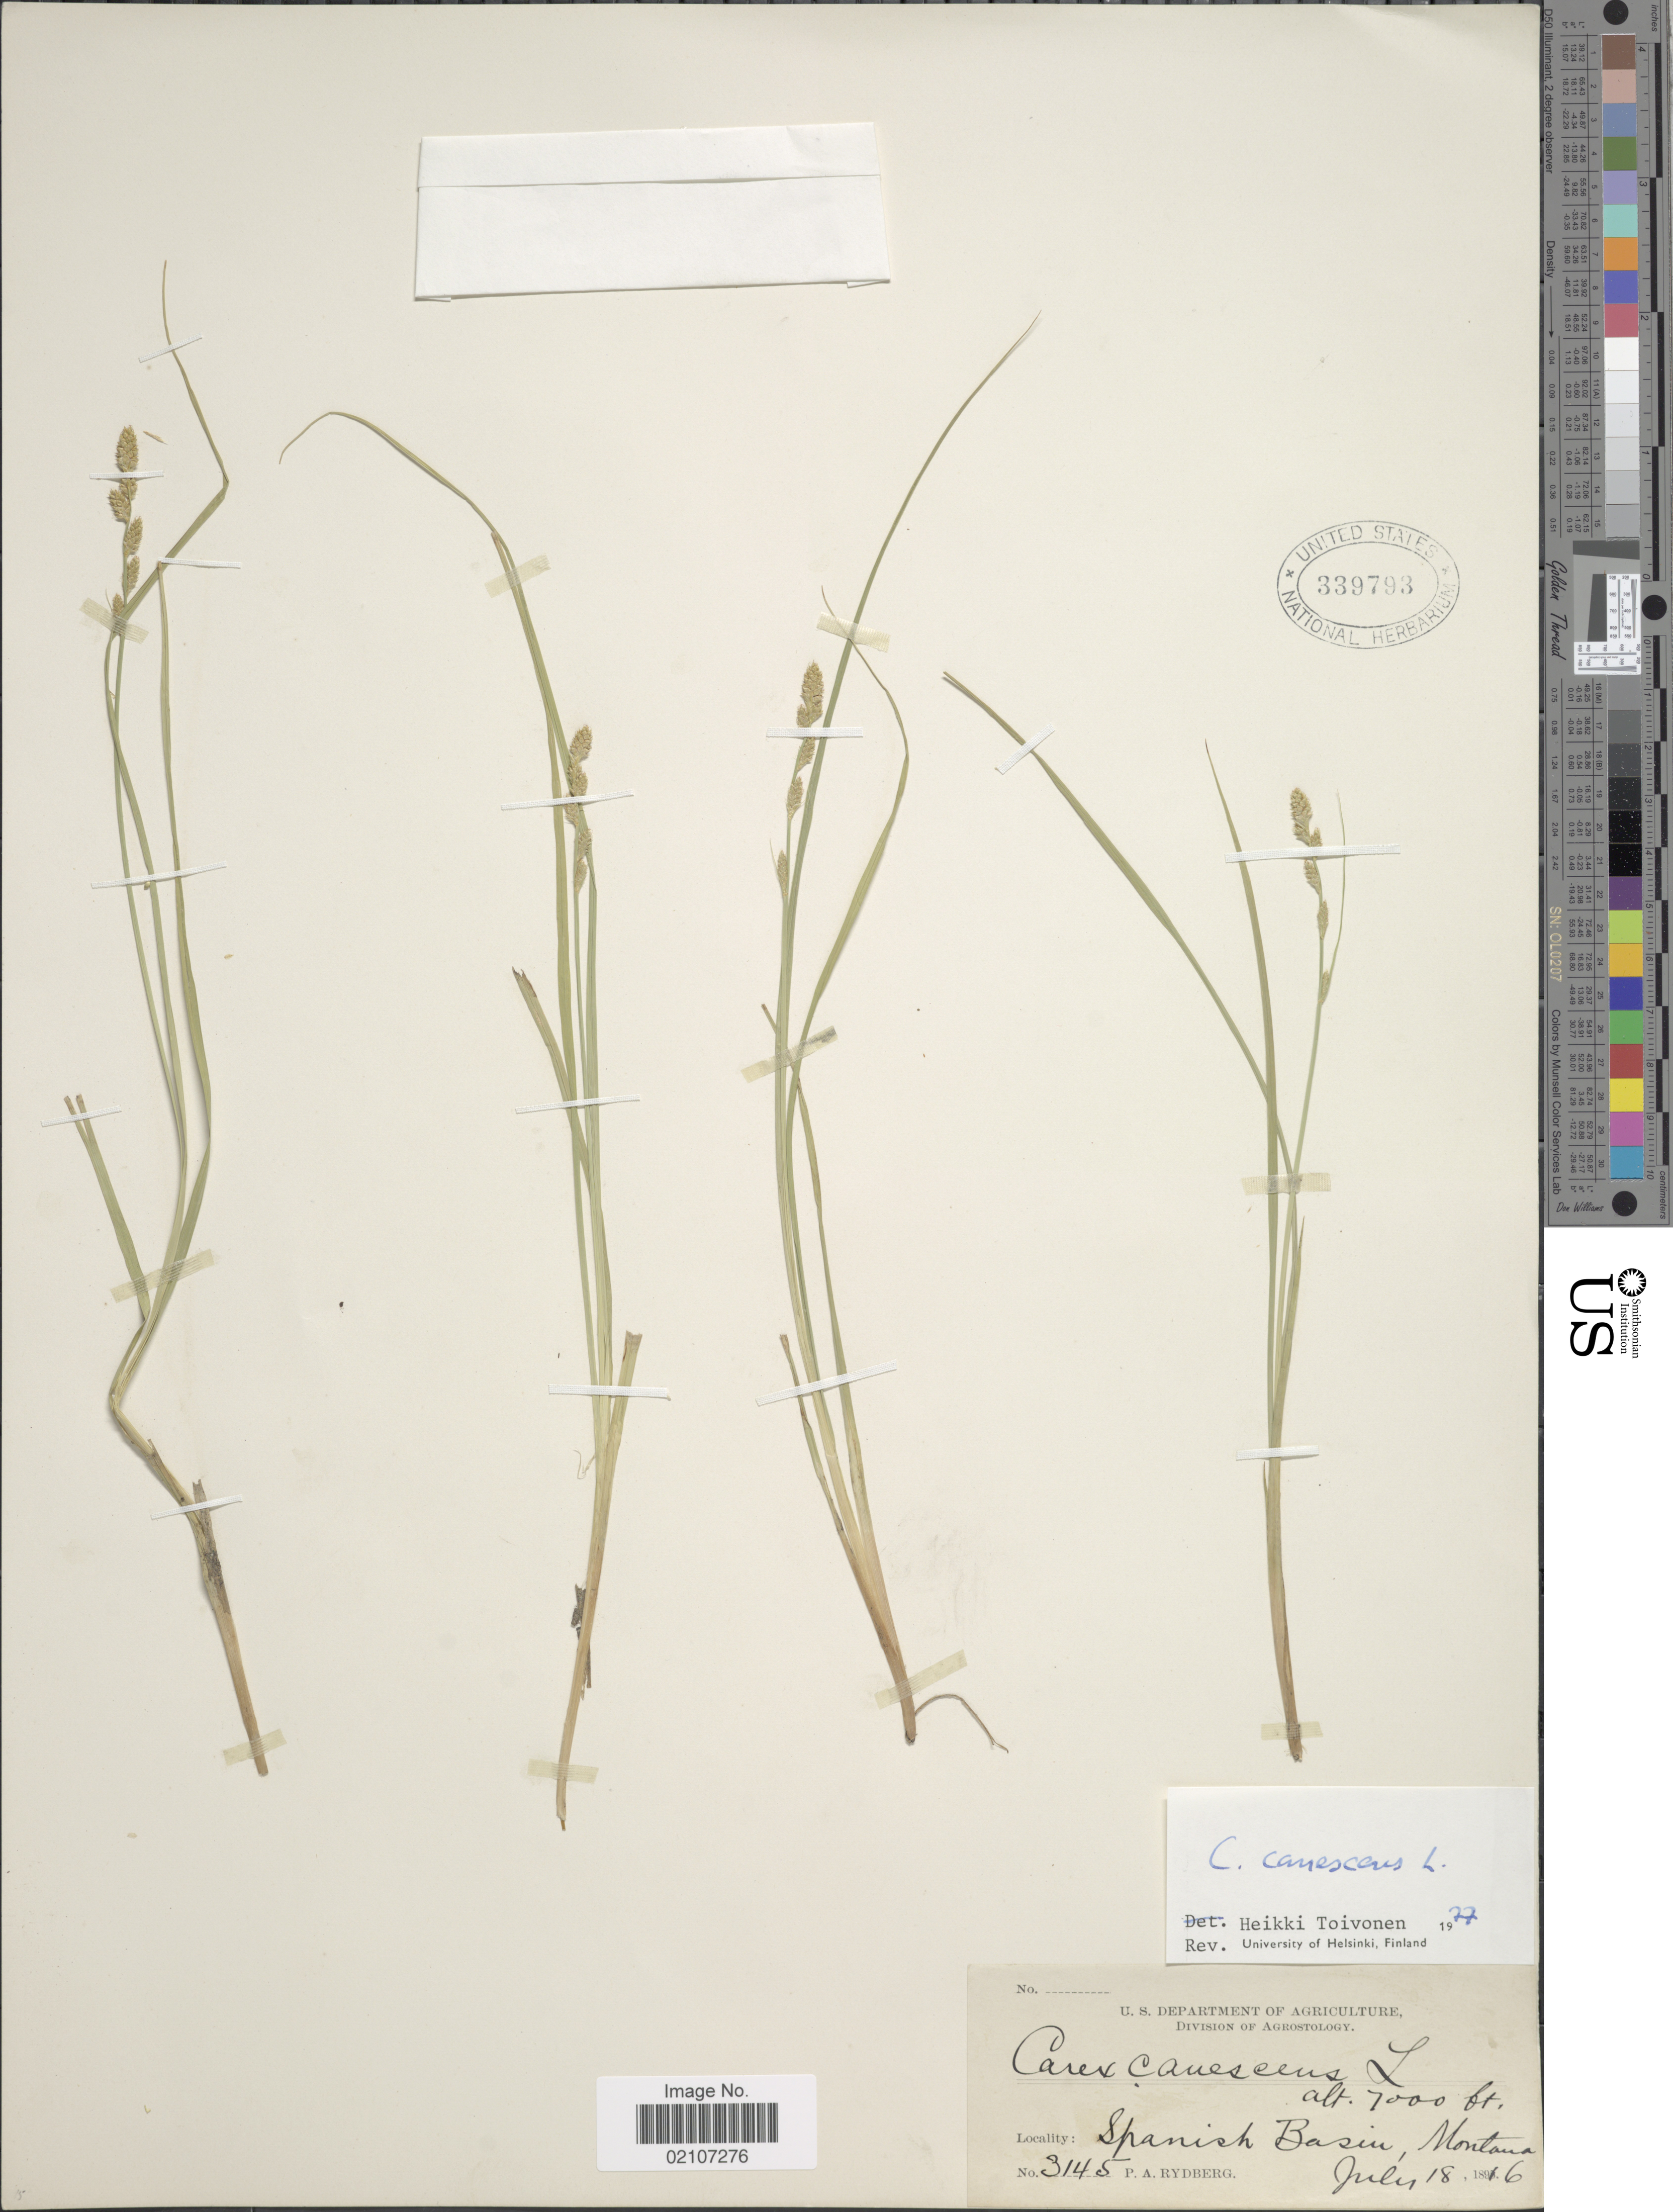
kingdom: Plantae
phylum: Tracheophyta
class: Liliopsida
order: Poales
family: Cyperaceae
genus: Carex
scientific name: Carex canescens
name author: L.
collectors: P. A. Rydberg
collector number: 3145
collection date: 1896-07-18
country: United States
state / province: Montana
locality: Spanish Basin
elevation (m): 2134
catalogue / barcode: US 339793